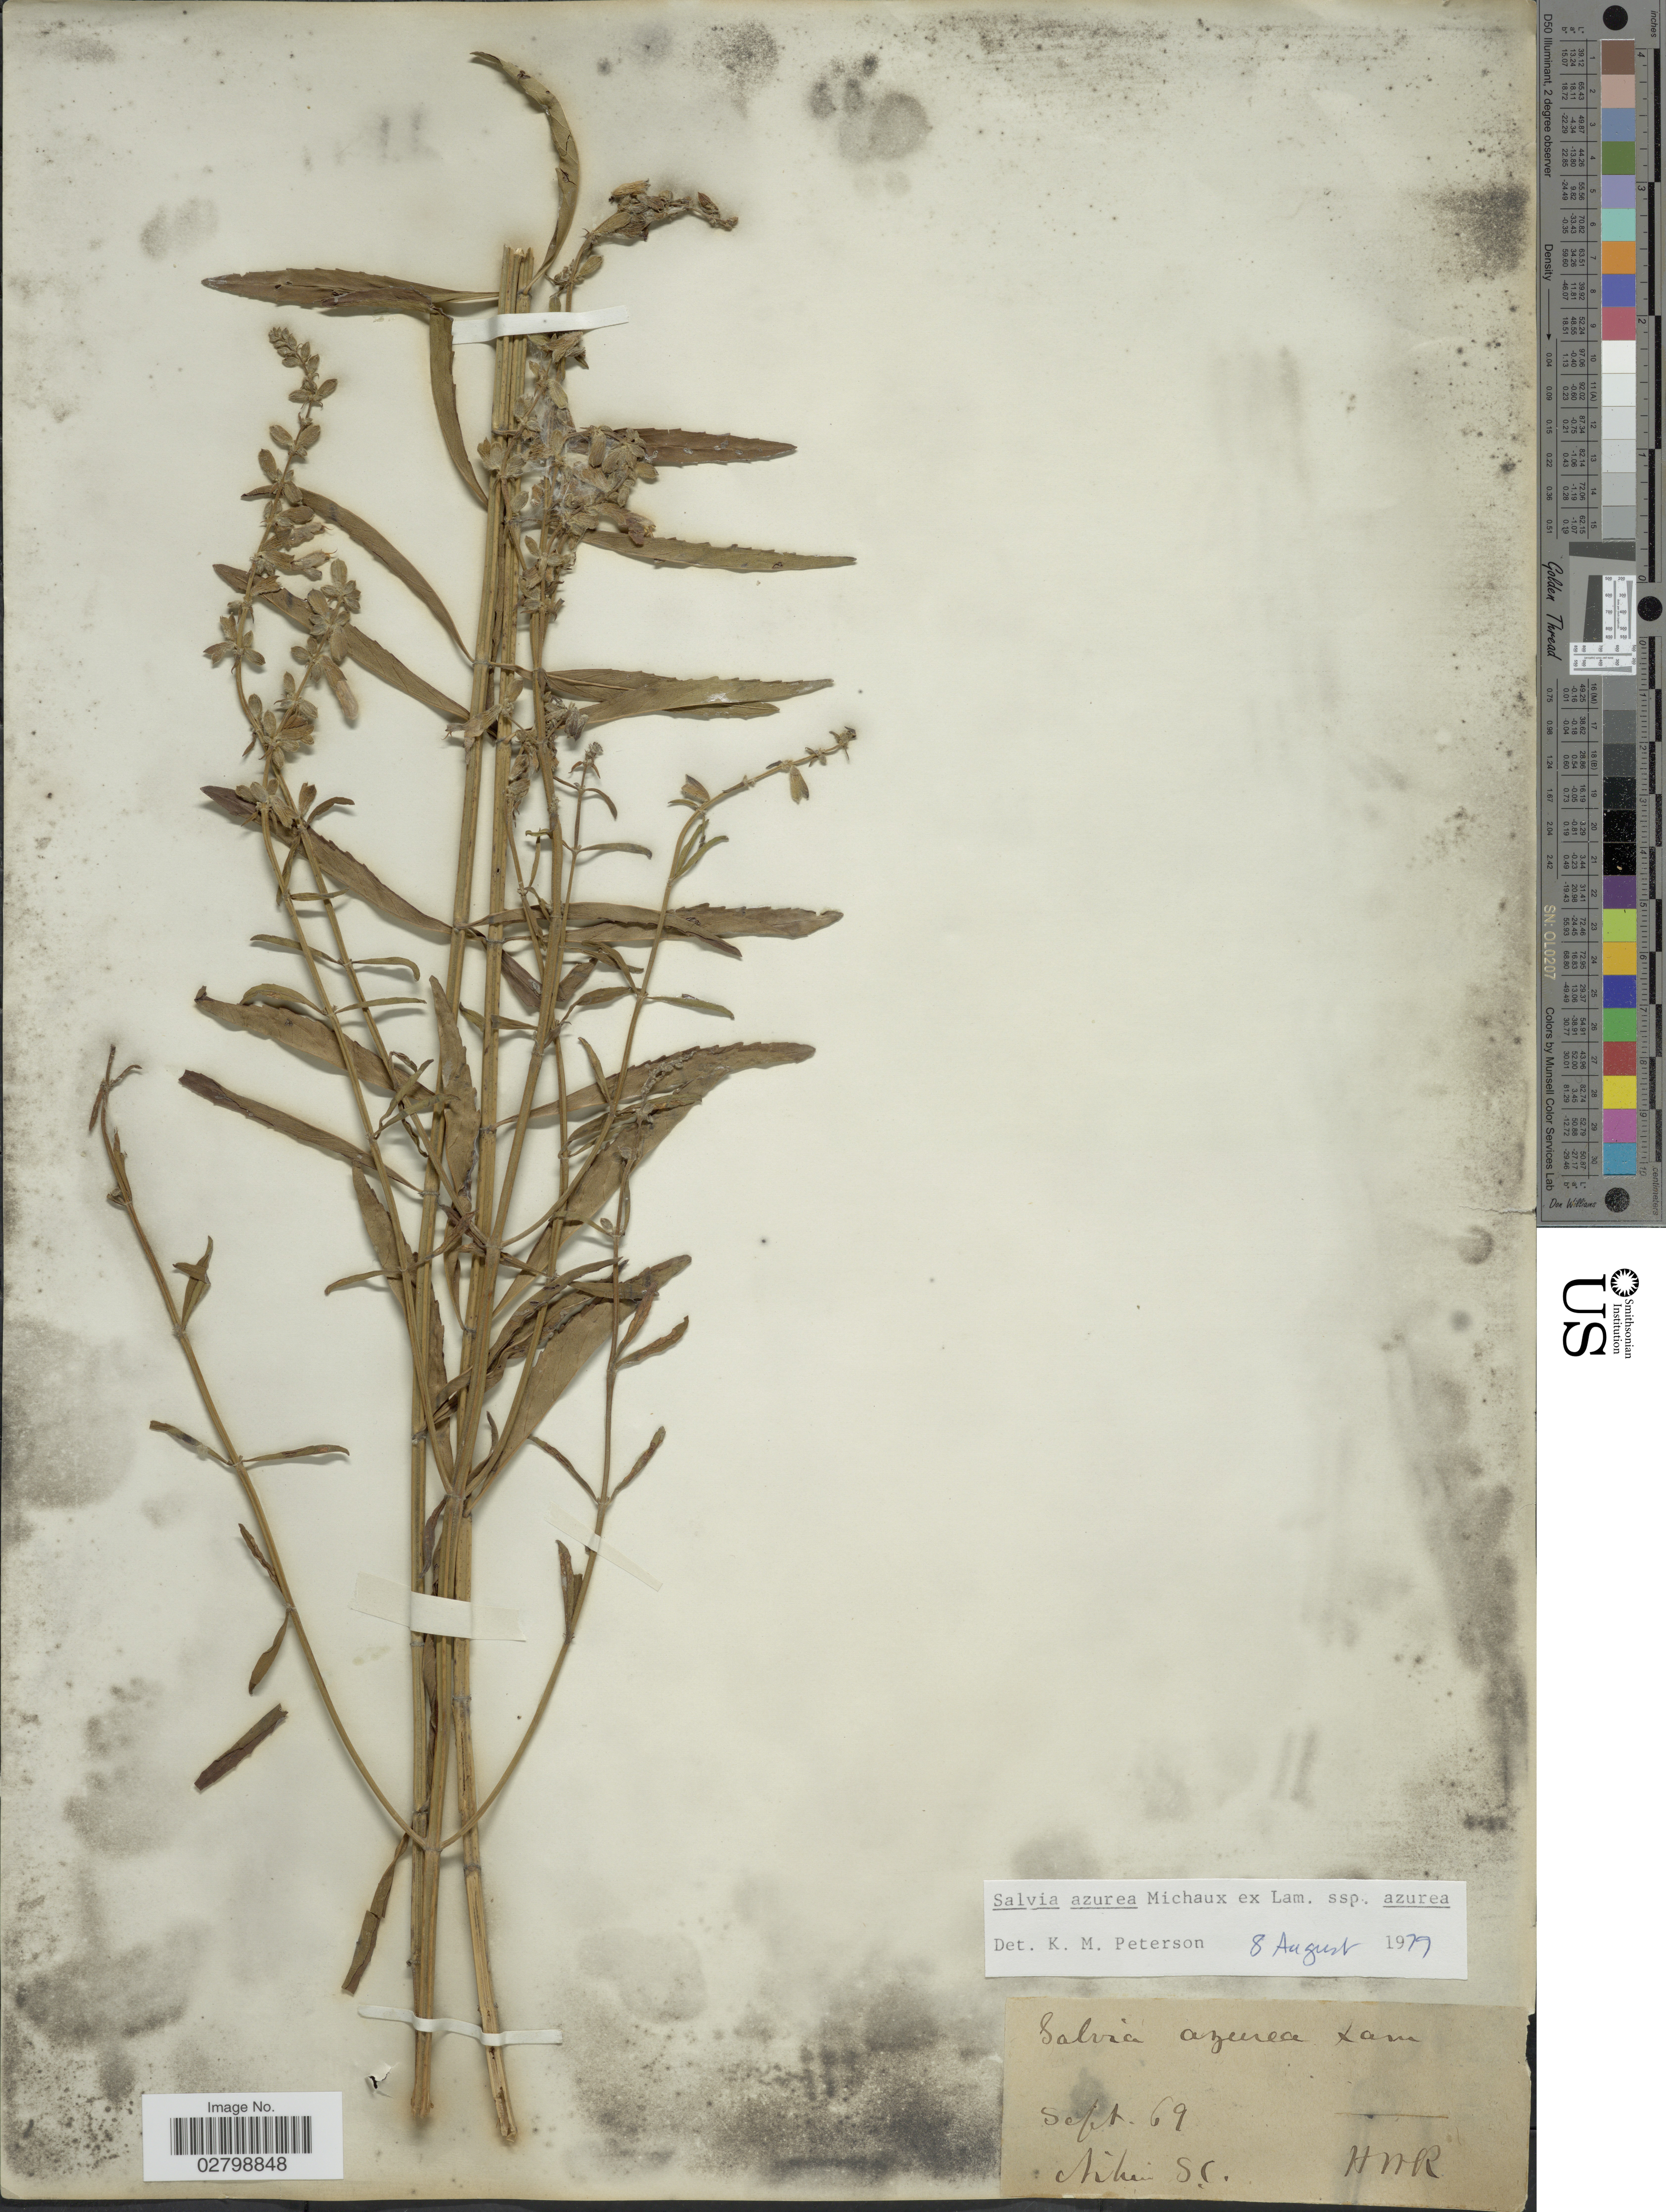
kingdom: Plantae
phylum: Tracheophyta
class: Magnoliopsida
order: Lamiales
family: Lamiaceae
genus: Salvia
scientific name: Salvia azurea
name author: Michx. ex Vahl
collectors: H. W. R.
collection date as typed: Transcribed d/m/y: /9/69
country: United States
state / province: South Carolina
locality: Aiken